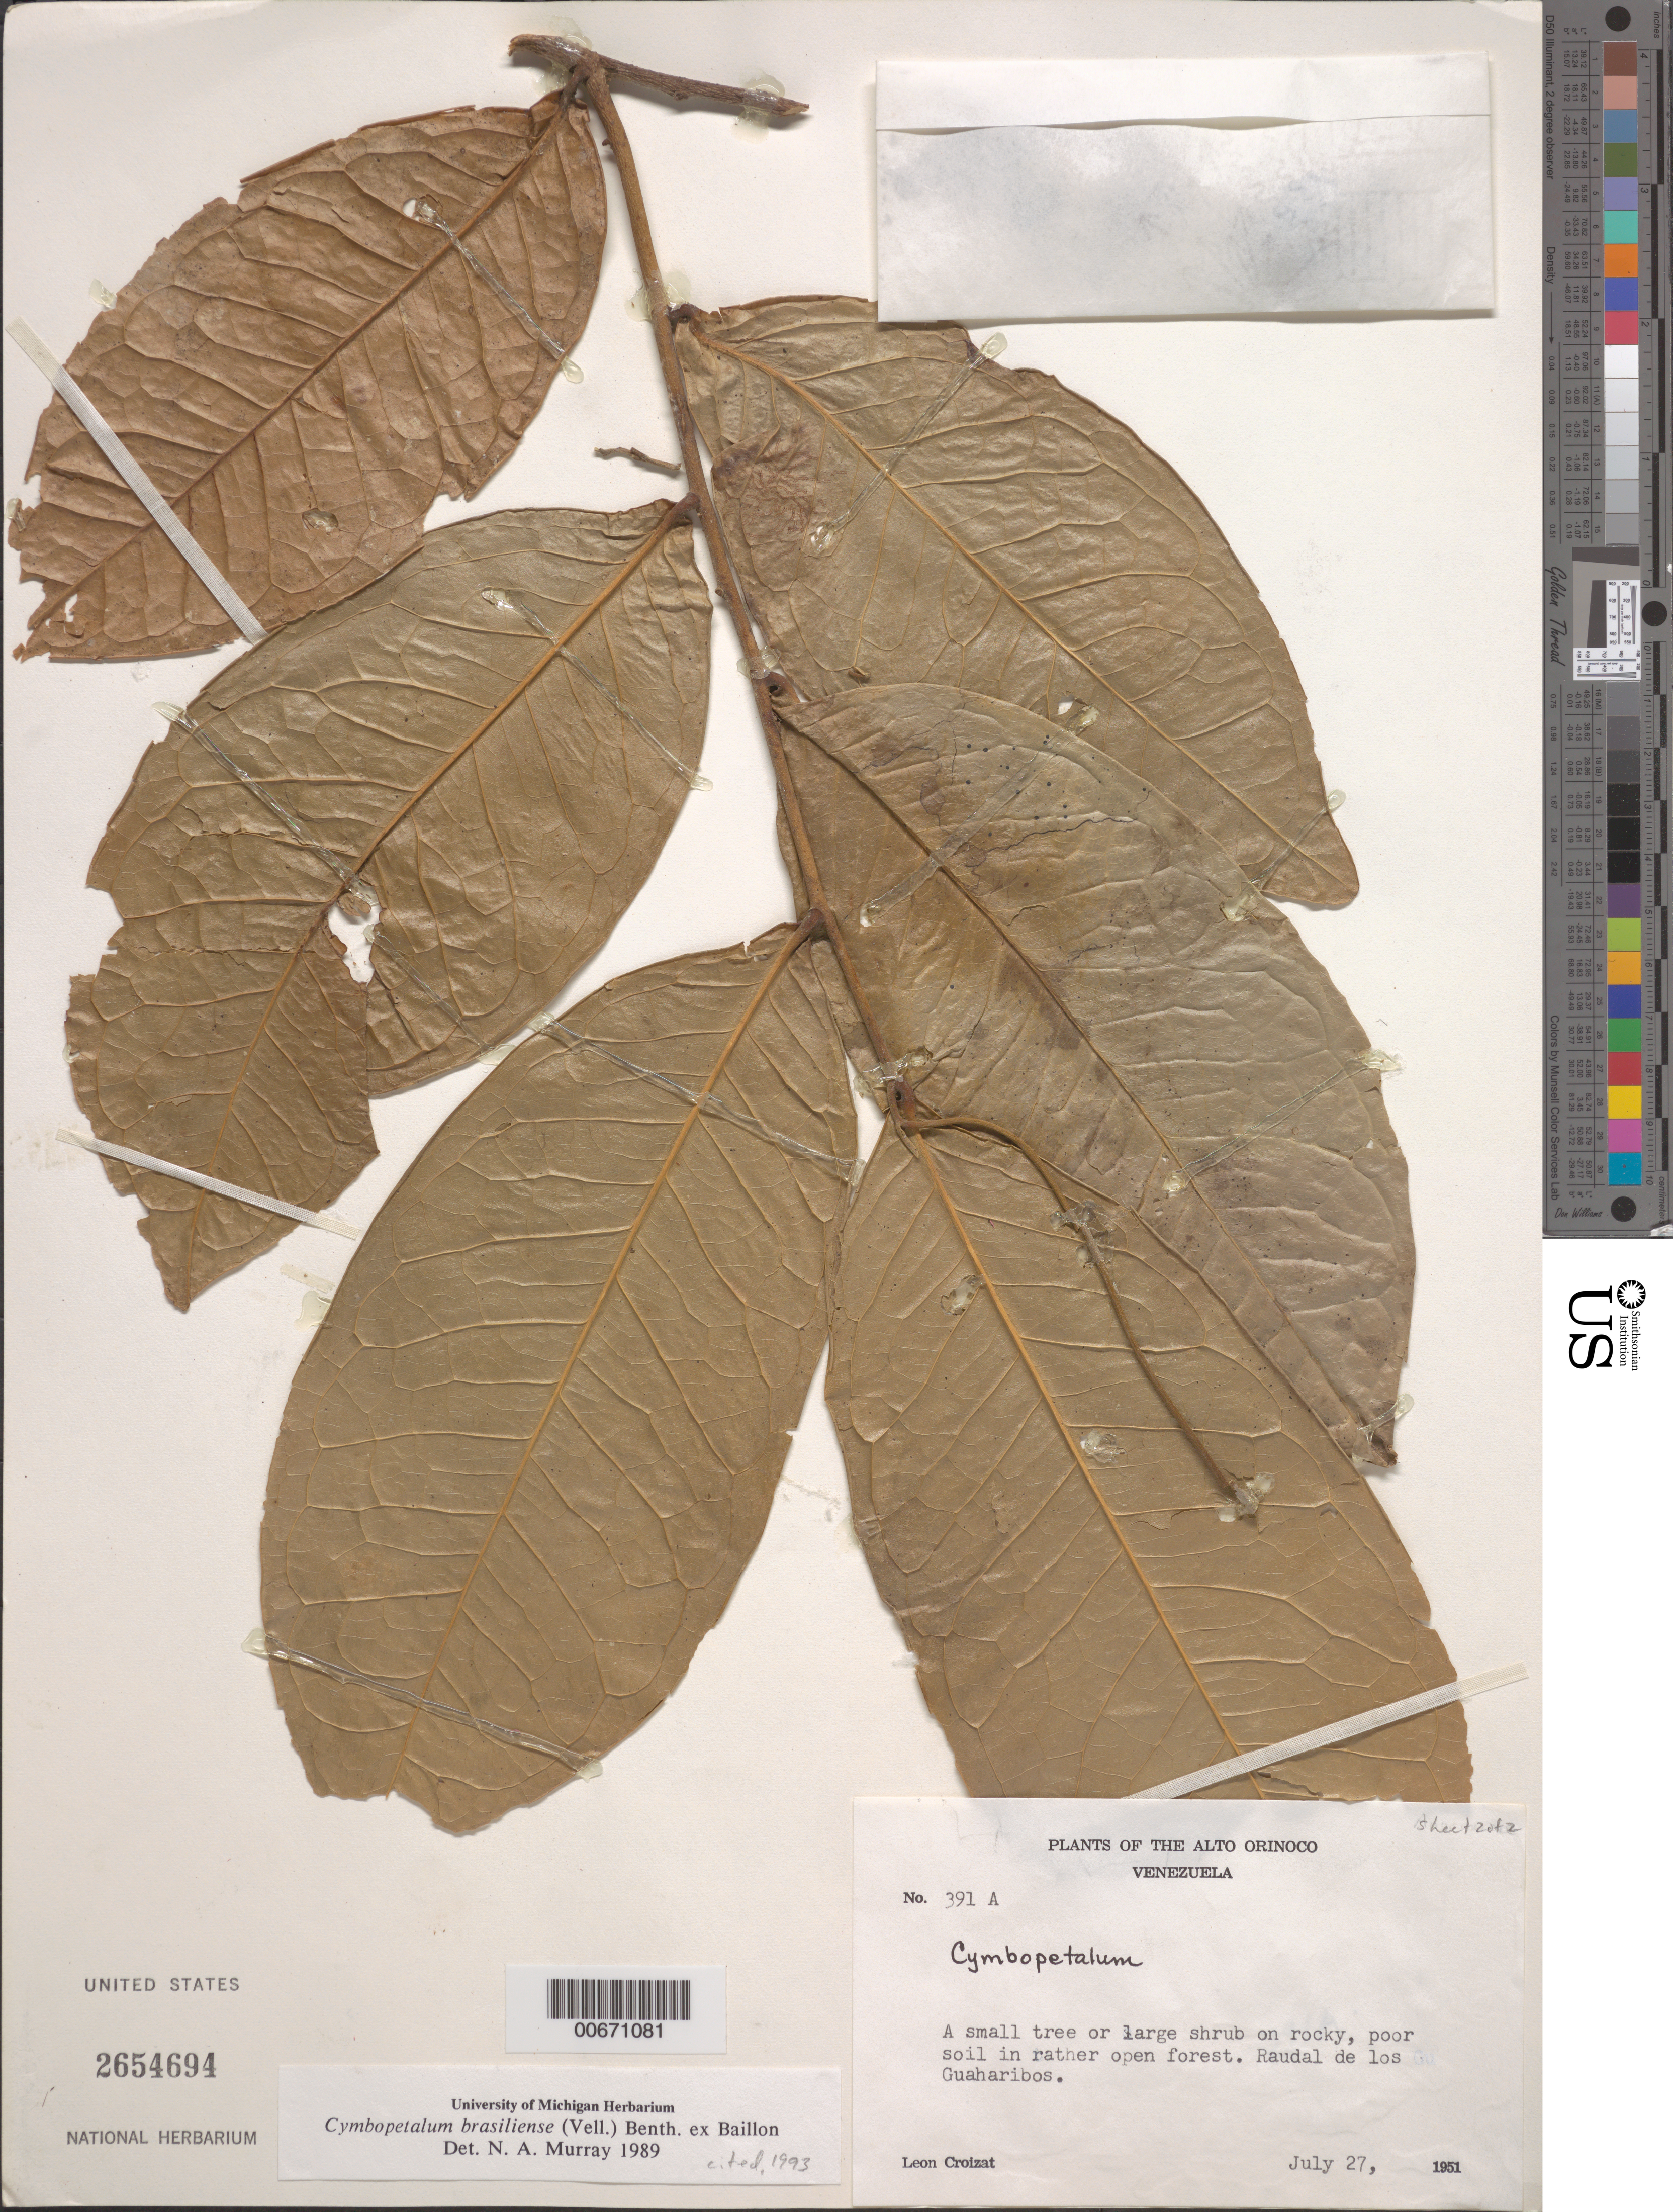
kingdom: Plantae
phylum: Tracheophyta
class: Magnoliopsida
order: Magnoliales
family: Annonaceae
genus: Cymbopetalum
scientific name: Cymbopetalum brasiliense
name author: (Vell.) Benth. ex Baill.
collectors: L. C. M. Croizat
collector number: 391 A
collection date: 1951-07-27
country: Venezuela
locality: The Alto Orinoco. Raudal de los Guaharibos.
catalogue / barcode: US 2654694